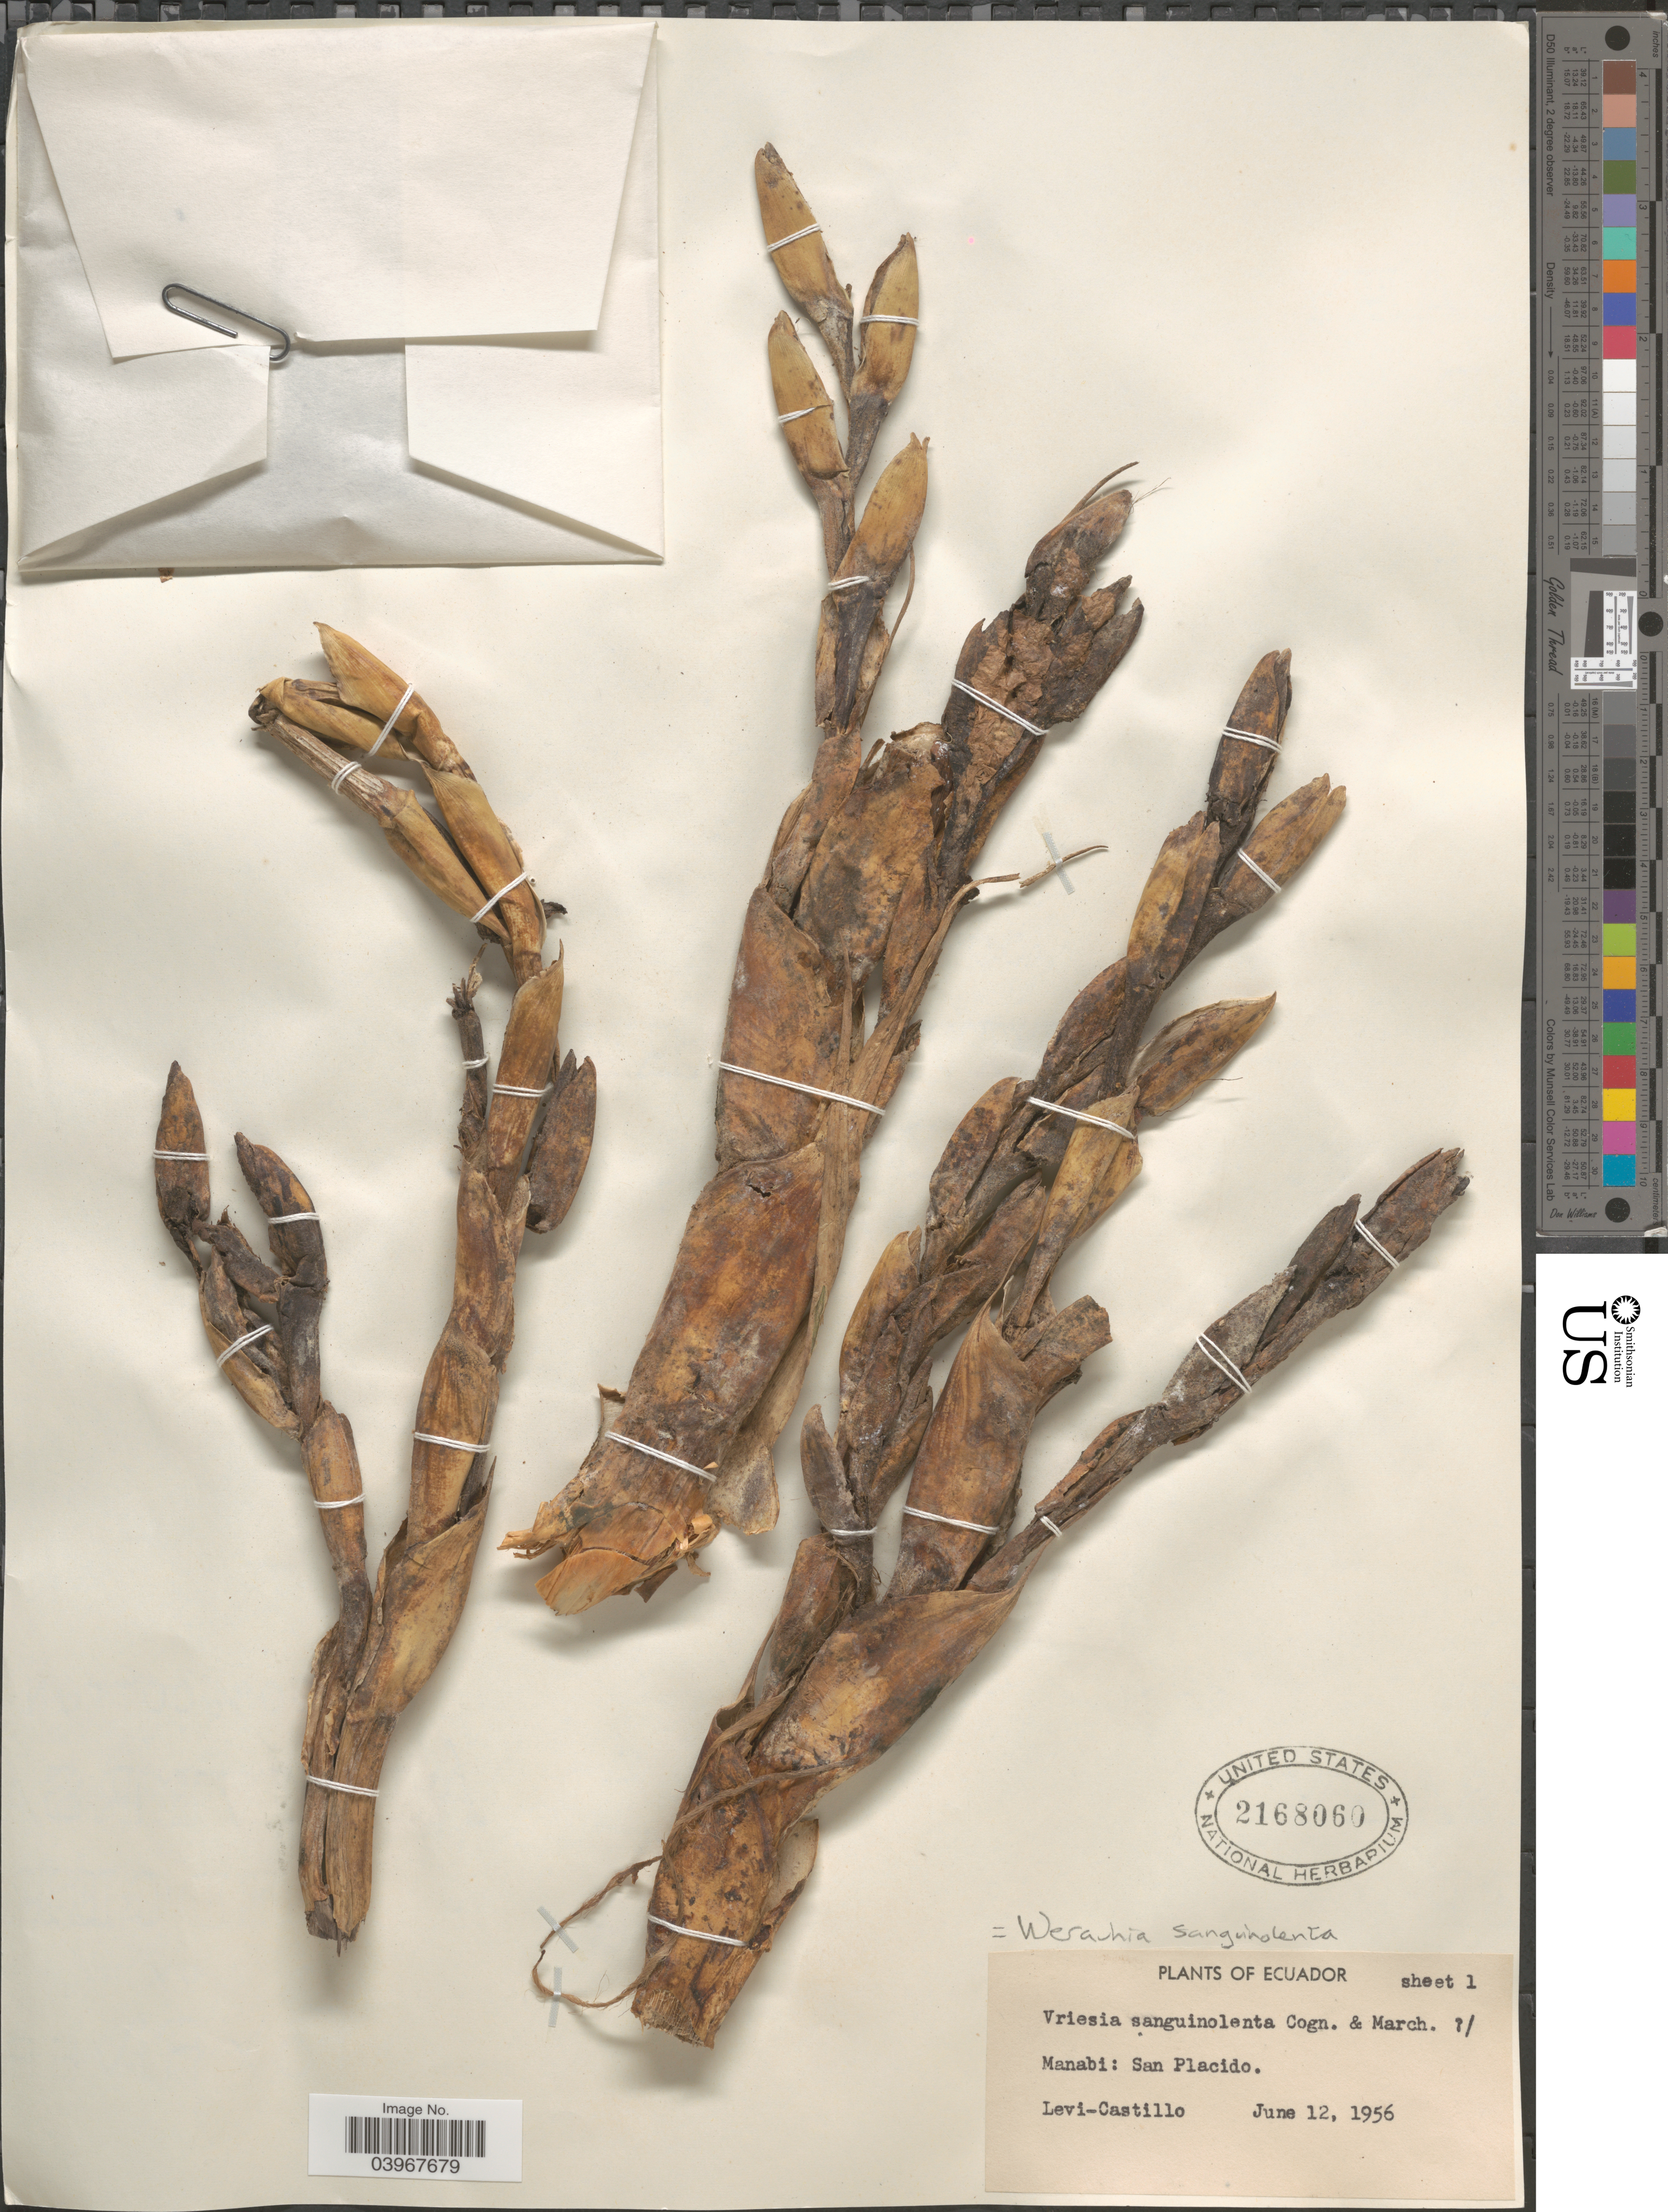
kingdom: Plantae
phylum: Tracheophyta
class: Liliopsida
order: Poales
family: Bromeliaceae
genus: Werauhia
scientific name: Werauhia sanguinolenta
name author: (Cogn. & Marchal) J.R. Grant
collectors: Levi-Castillo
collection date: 1956-06-12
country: Ecuador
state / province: Manabí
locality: San Placido.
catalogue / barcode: US 2168060